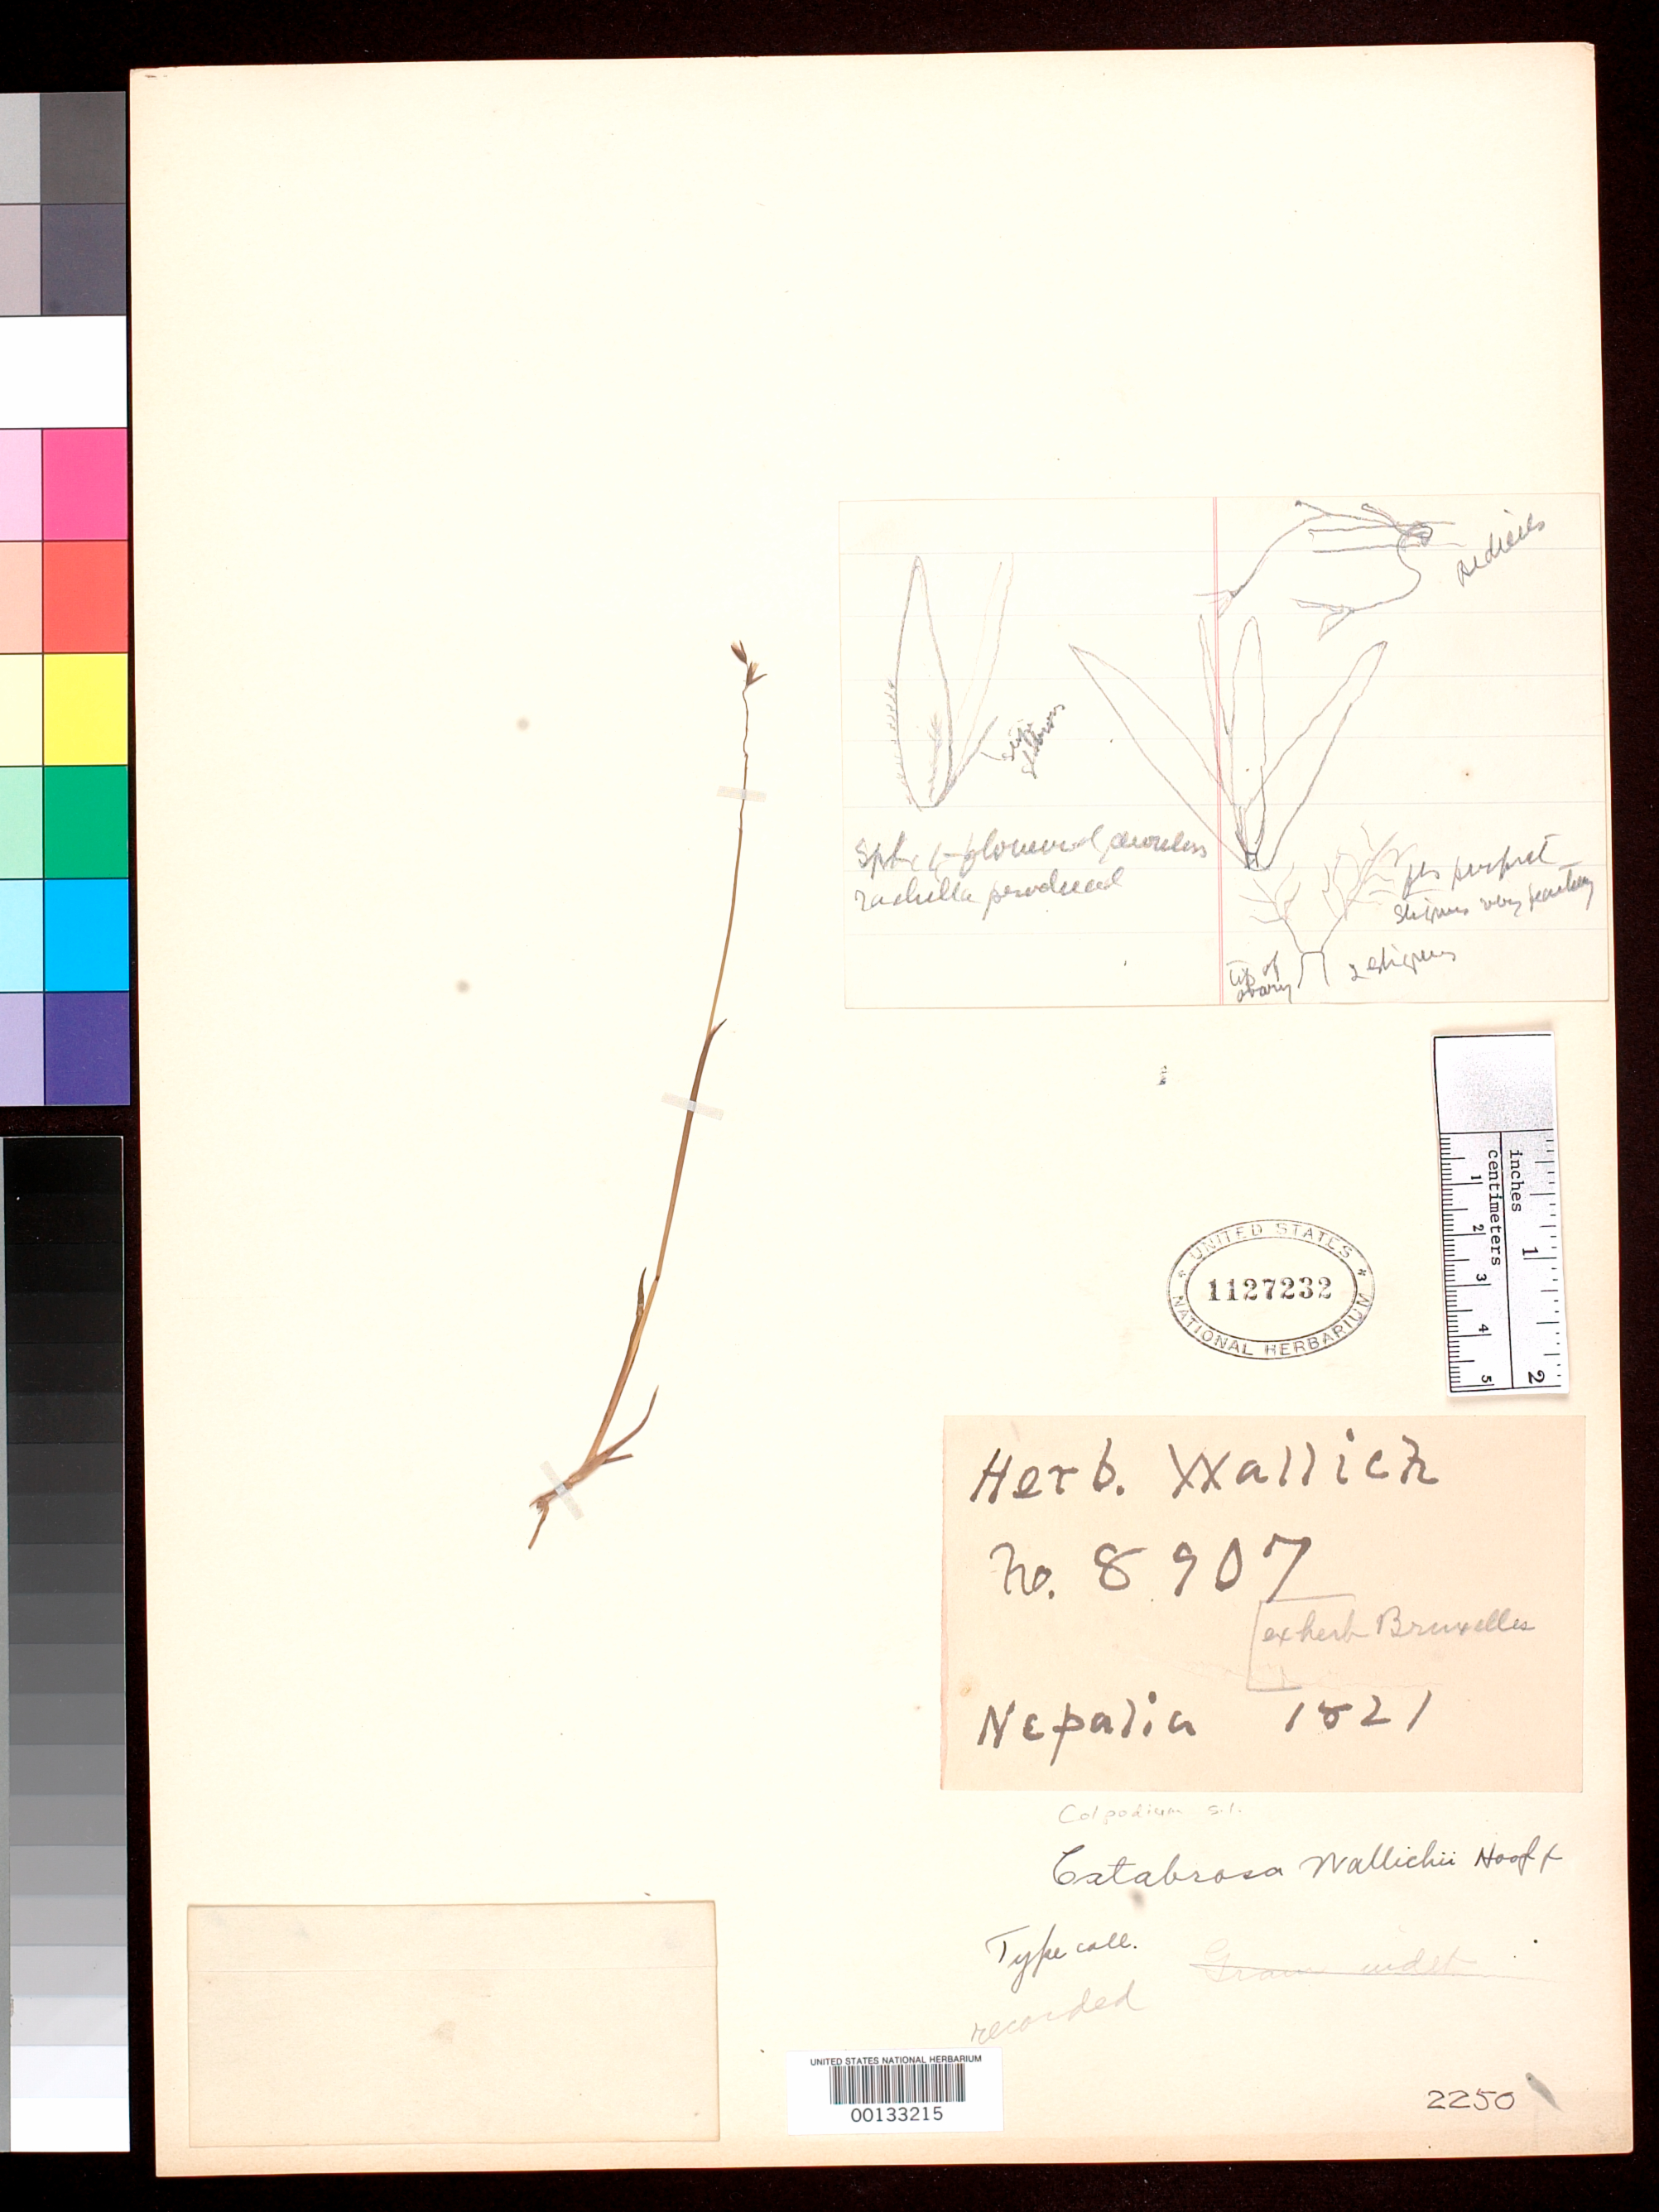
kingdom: Plantae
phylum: Tracheophyta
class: Liliopsida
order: Poales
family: Poaceae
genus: Catabrosa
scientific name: Catabrosa wallichii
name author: Hook. f.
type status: Isotype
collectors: N. Wallich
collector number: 8907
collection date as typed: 1821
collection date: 1821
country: India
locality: Kankola Pass, India.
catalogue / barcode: US 1127232